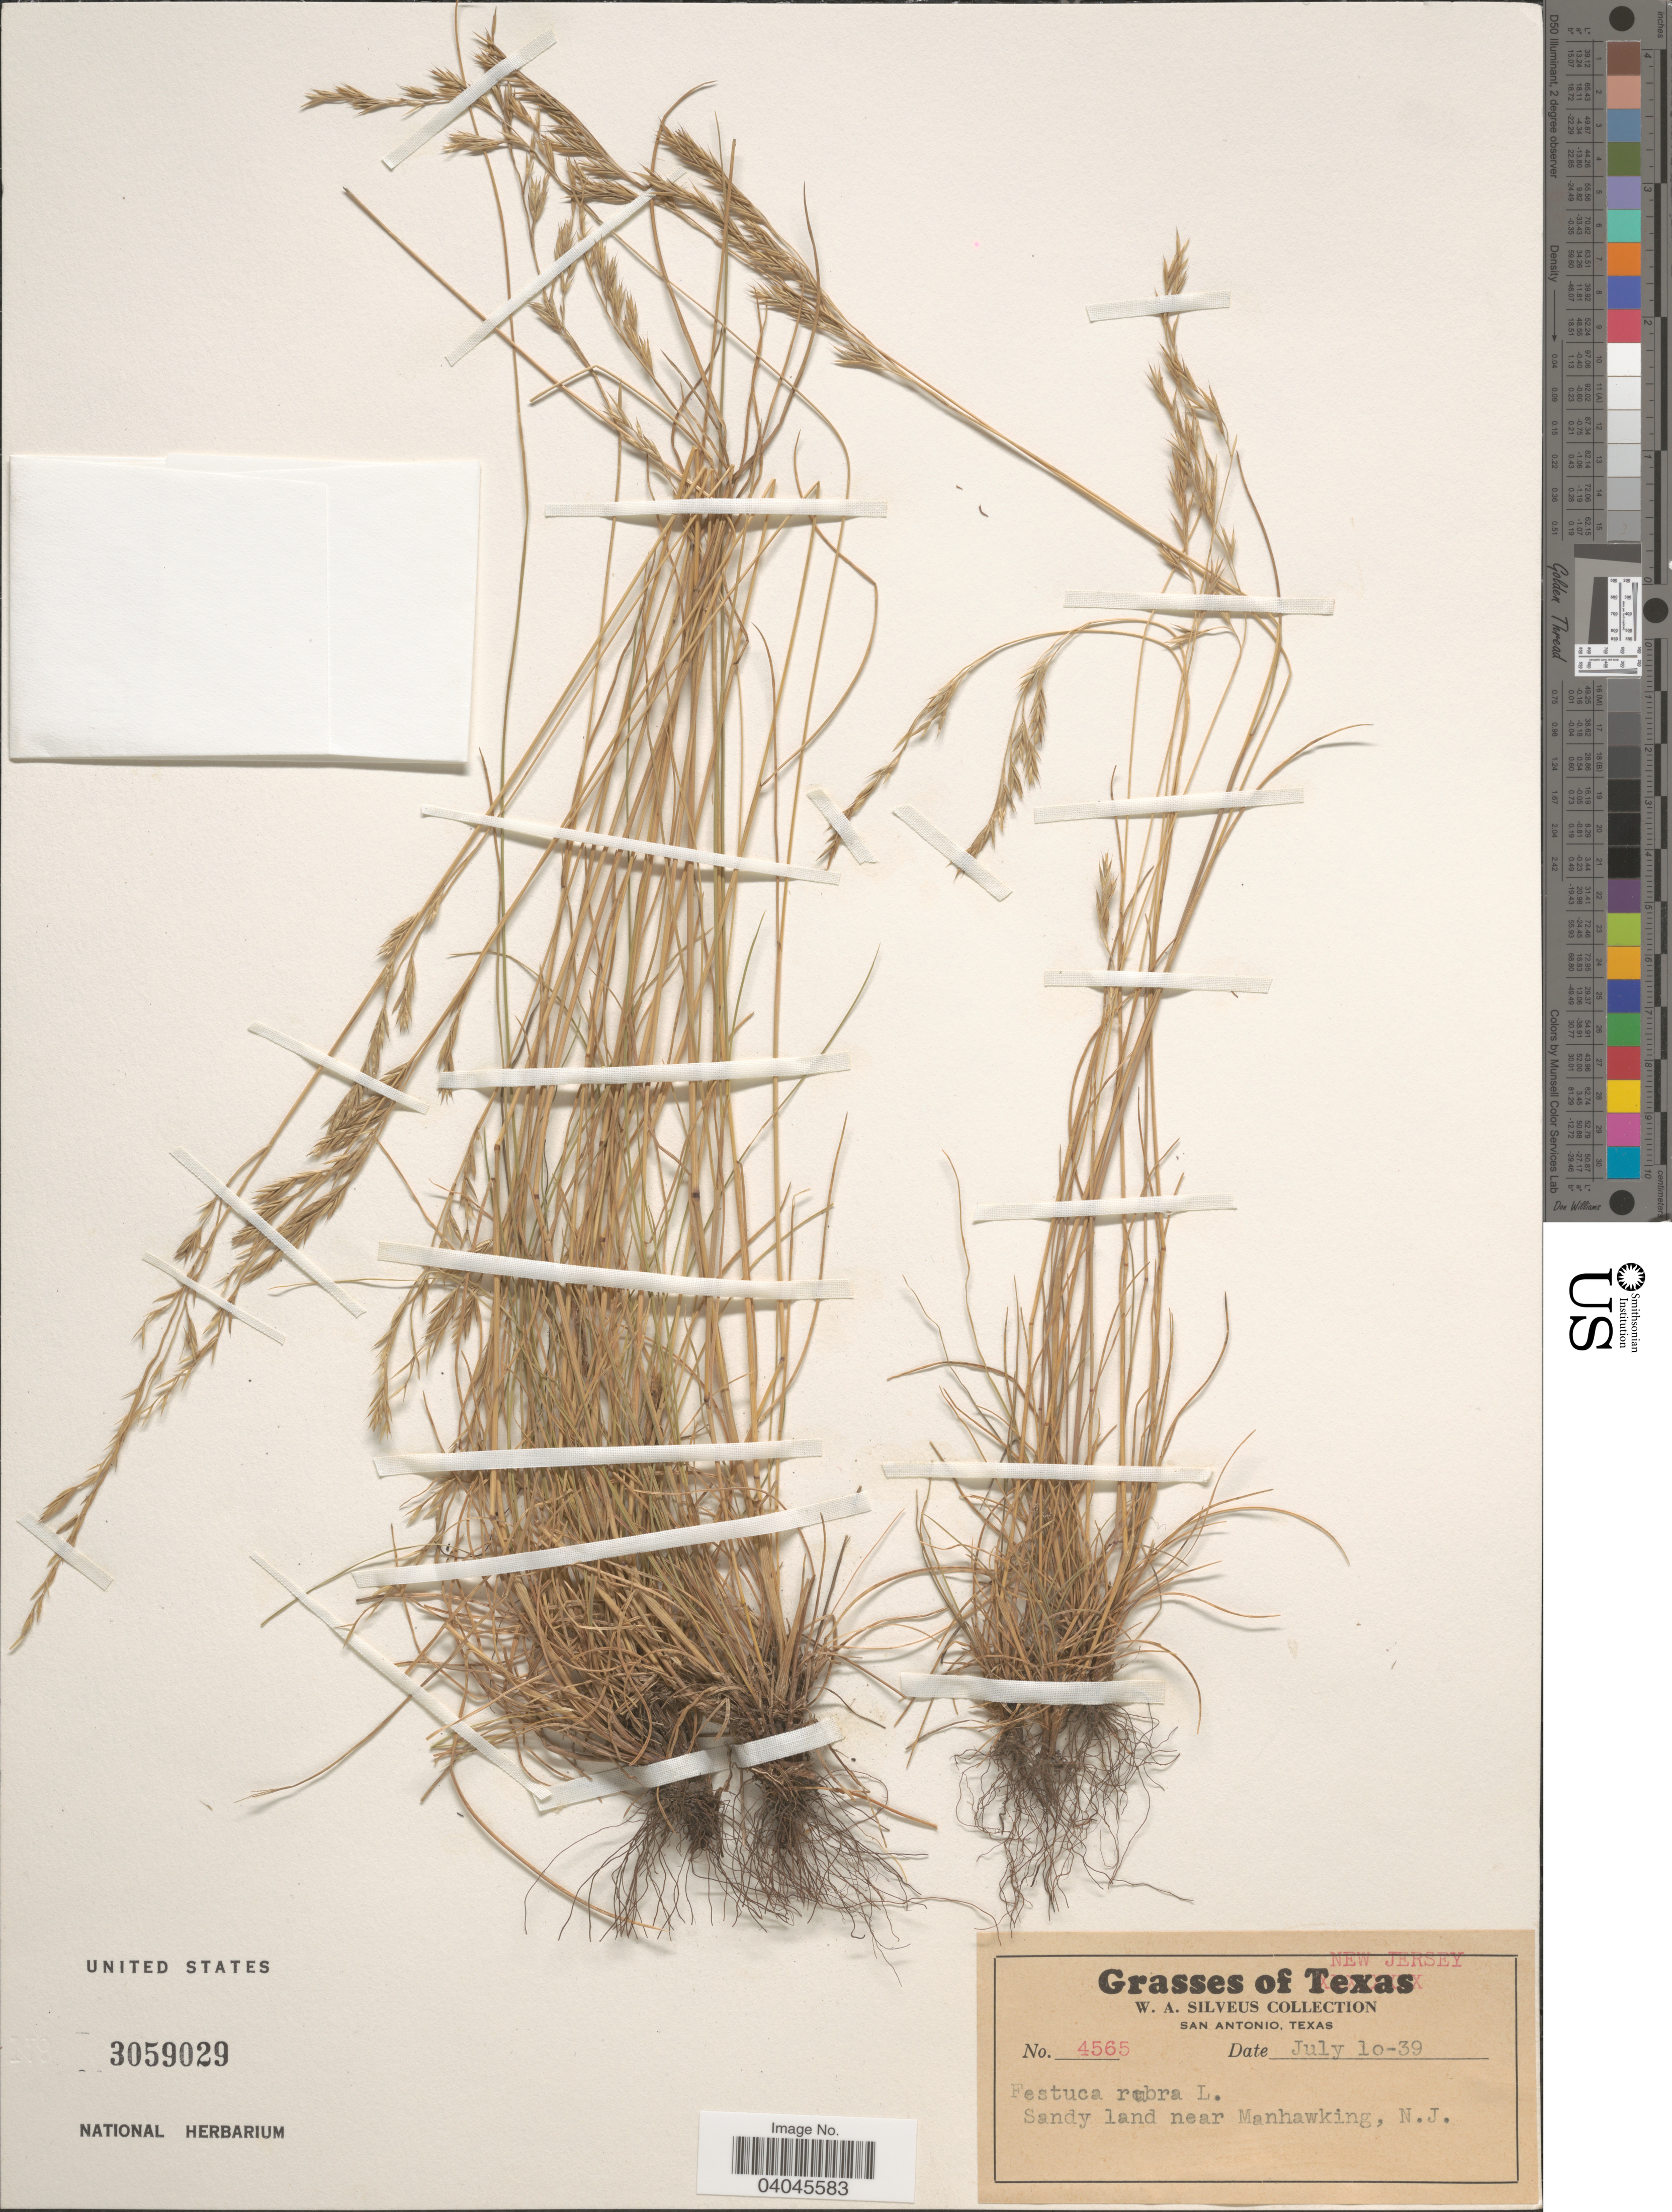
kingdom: Plantae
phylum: Tracheophyta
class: Liliopsida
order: Poales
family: Poaceae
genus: Festuca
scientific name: Festuca rubra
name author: L.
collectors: W. Silveus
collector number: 4565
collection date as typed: Transcribed d/m/y: 10/7/39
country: United States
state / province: New Jersey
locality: Sandy land near Manhawking.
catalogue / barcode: US 3059029